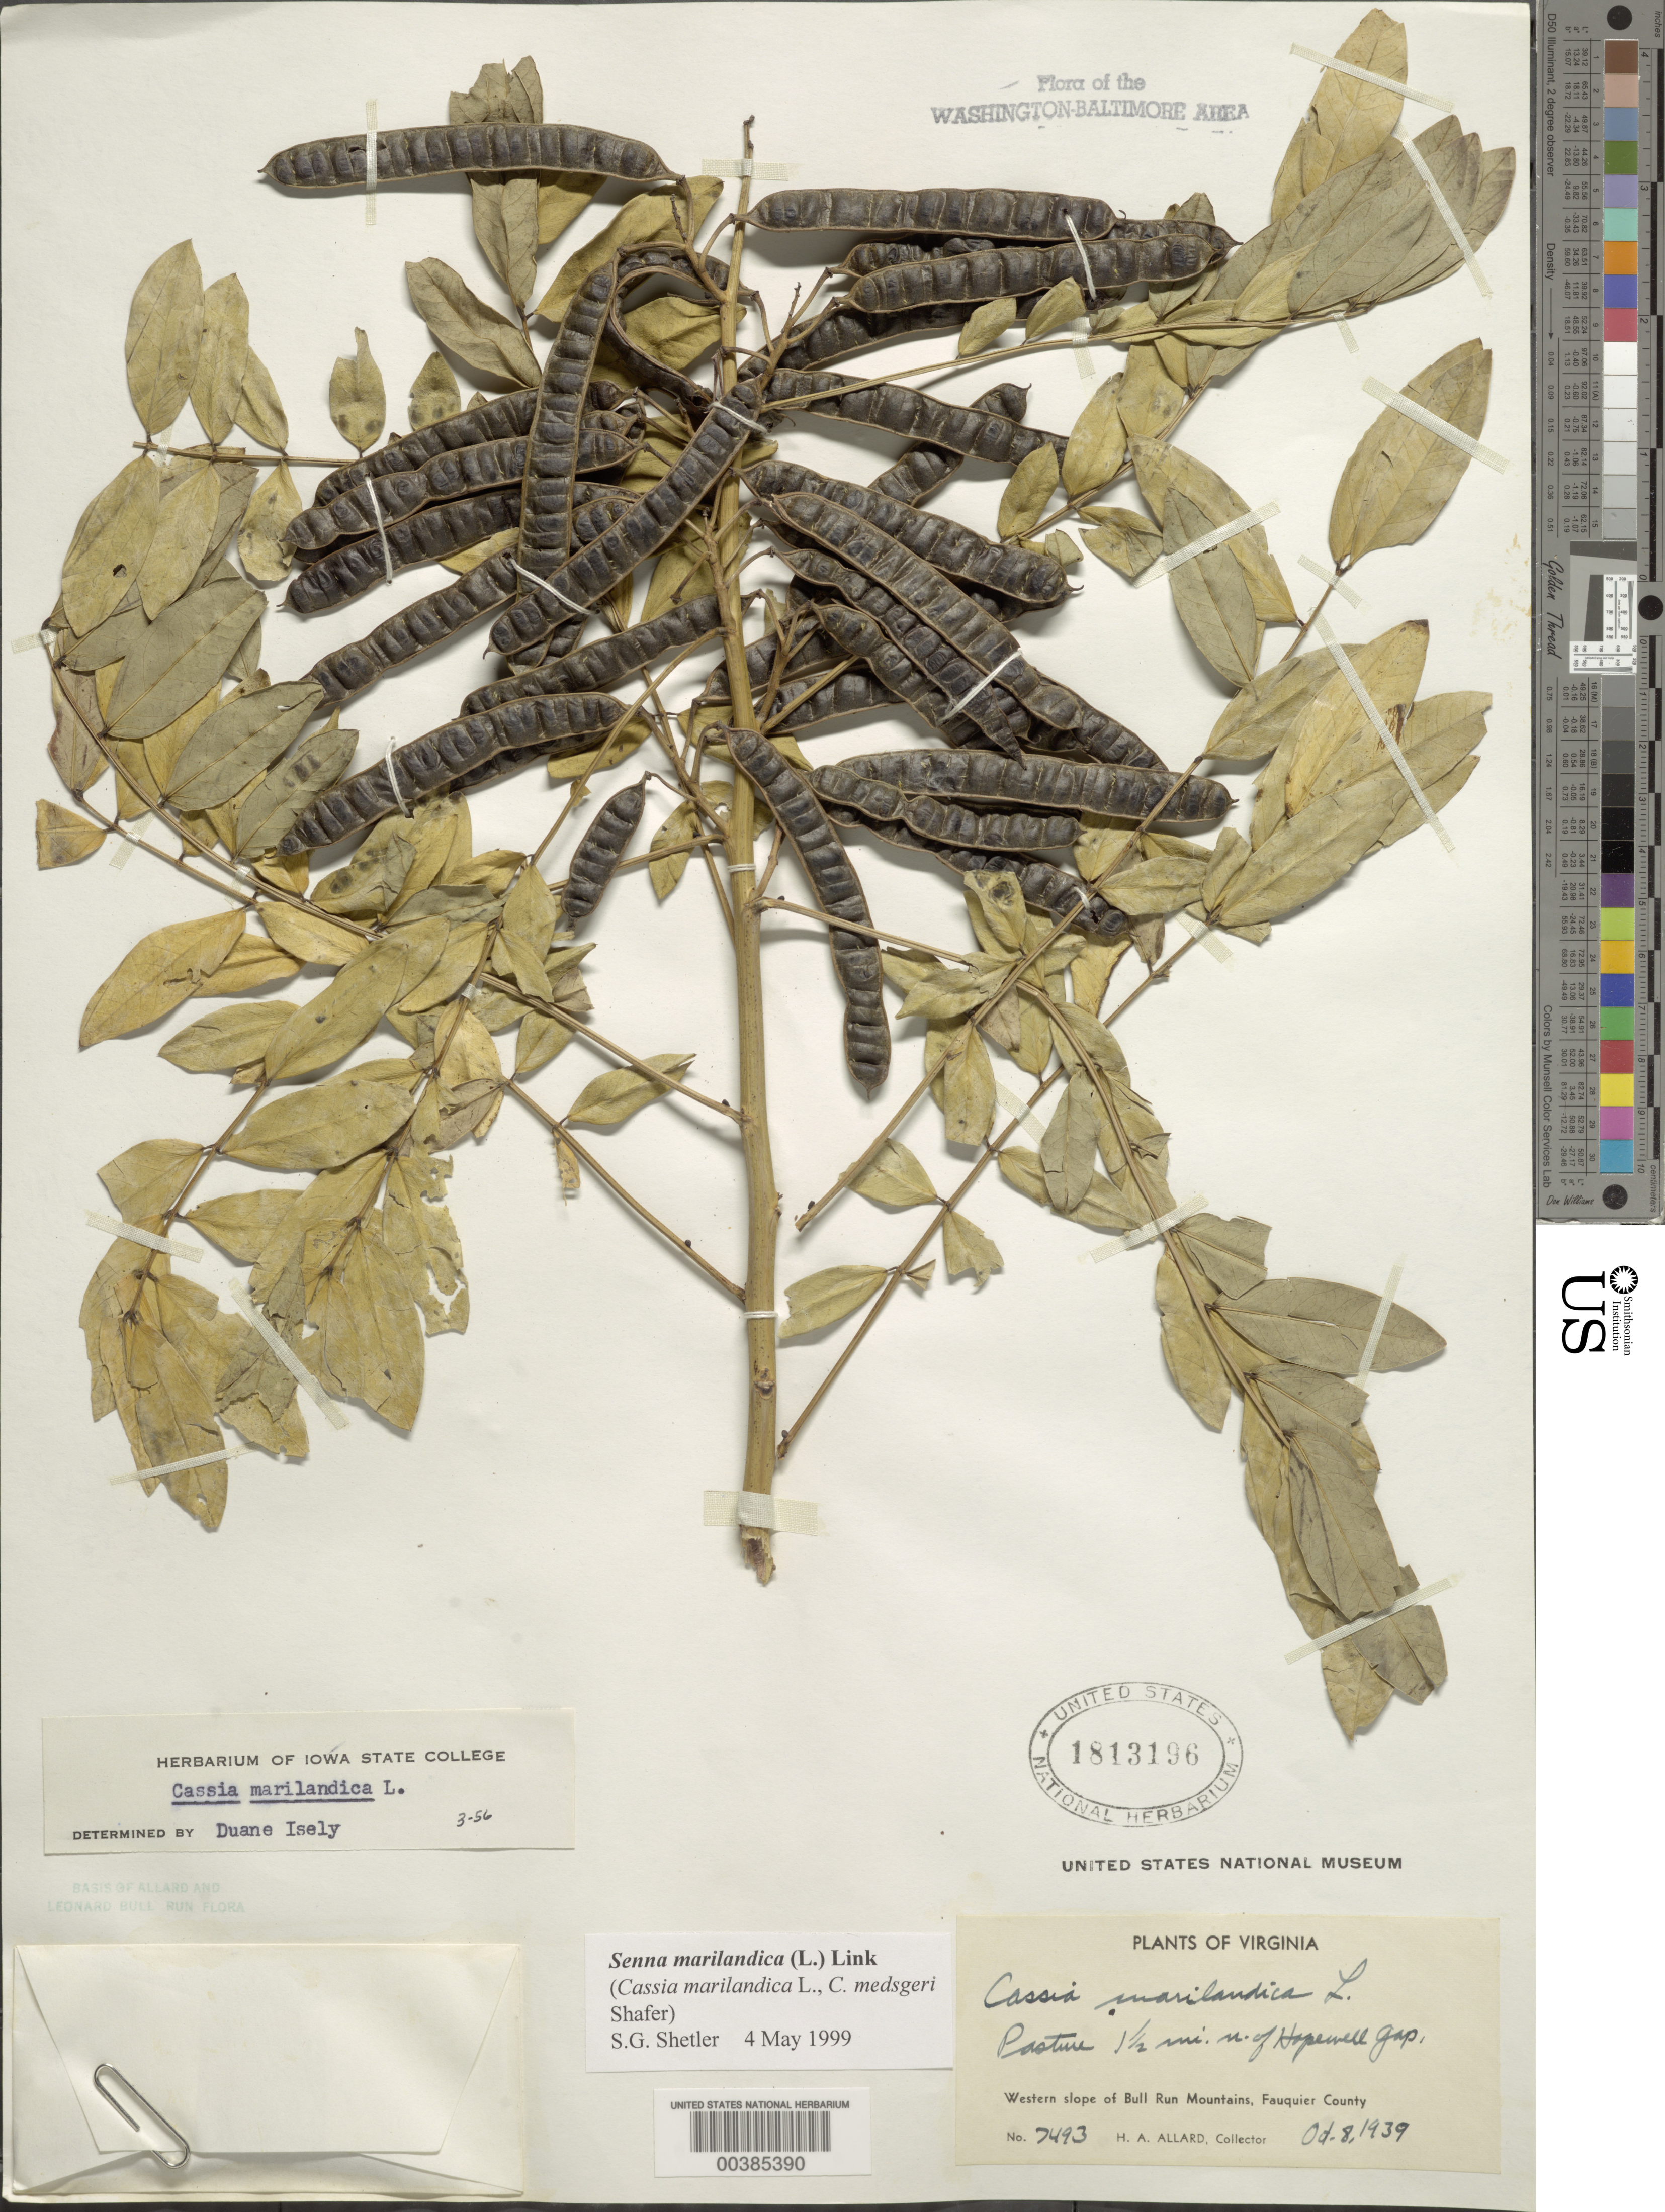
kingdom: Plantae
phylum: Tracheophyta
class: Magnoliopsida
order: Fabales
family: Fabaceae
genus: Senna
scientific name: Senna marilandica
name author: (L.) Link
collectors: H. A. Allard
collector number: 7493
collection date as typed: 08 Oct 1939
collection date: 1939-10-08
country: United States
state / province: Virginia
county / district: Fauquier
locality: North of Hopewell Gap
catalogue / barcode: US 1813196